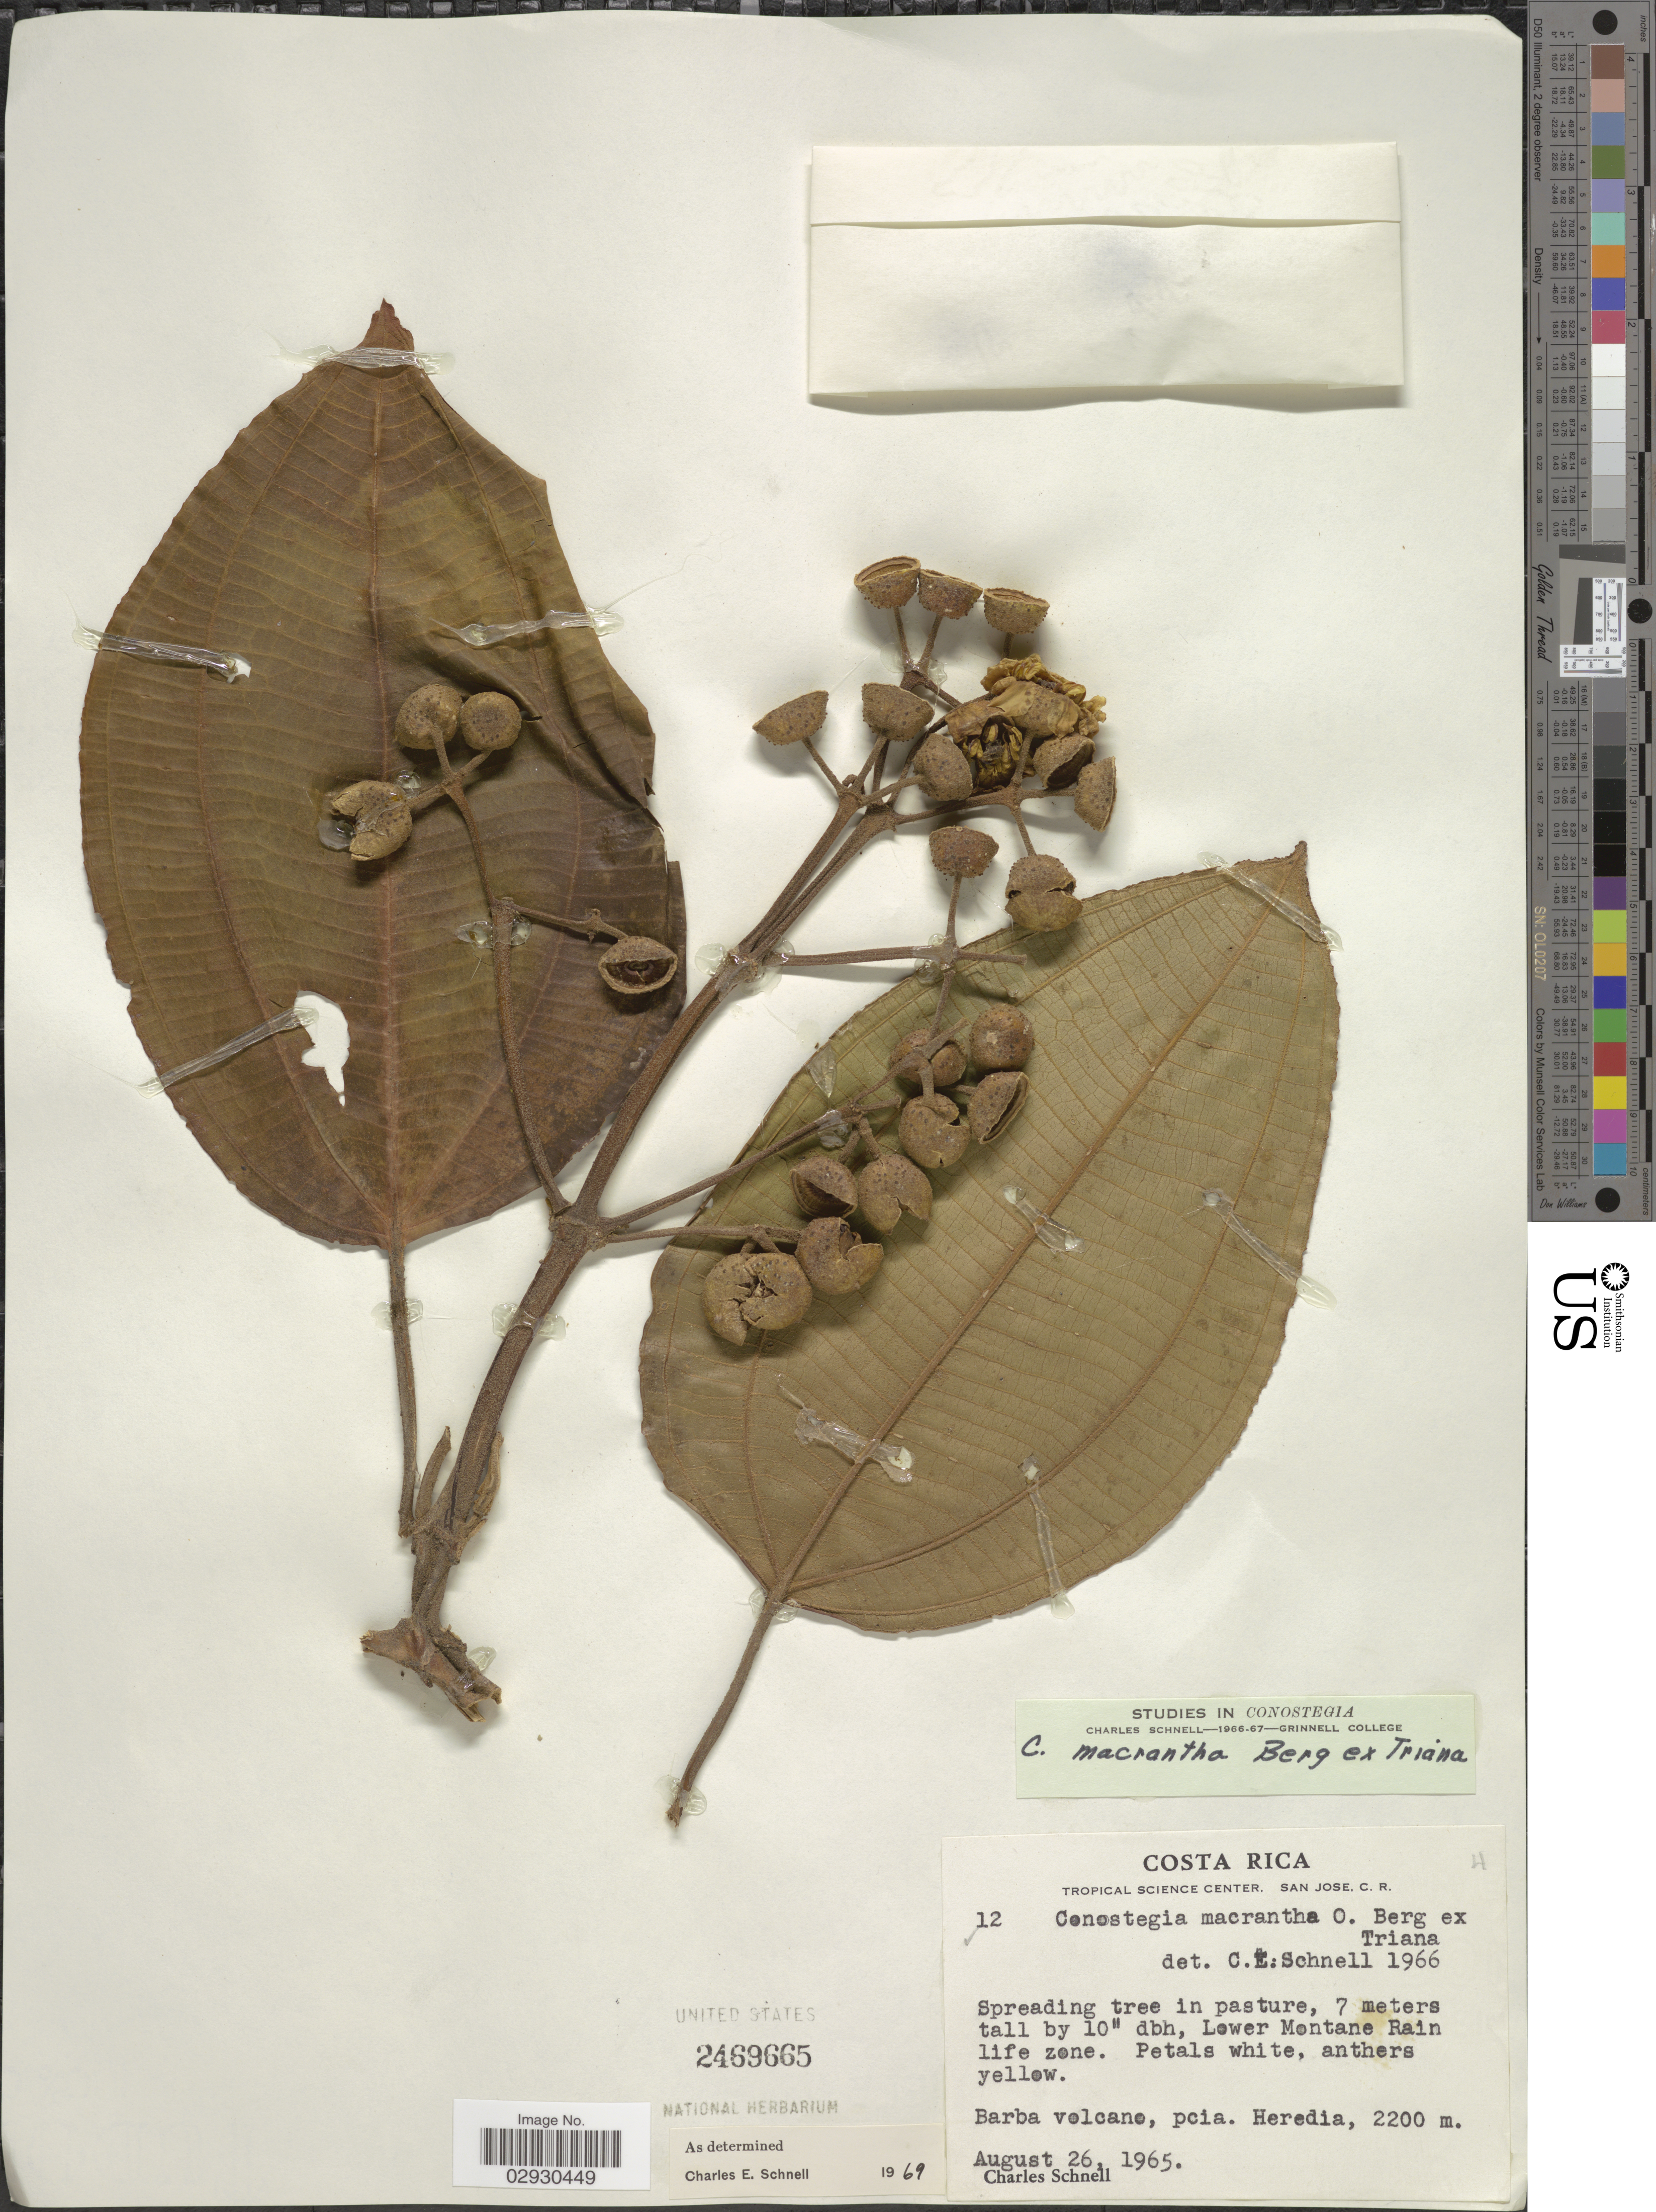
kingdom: Plantae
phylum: Tracheophyta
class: Magnoliopsida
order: Myrtales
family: Melastomataceae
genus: Conostegia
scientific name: Conostegia macrantha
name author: O. Berg ex Triana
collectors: C. Schnell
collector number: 12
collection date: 1965-08-26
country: Costa Rica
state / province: Heredia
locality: Lower Montane Rain life zone. Barba volcano, pcia. Heredia.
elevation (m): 2200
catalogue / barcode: US 2469665